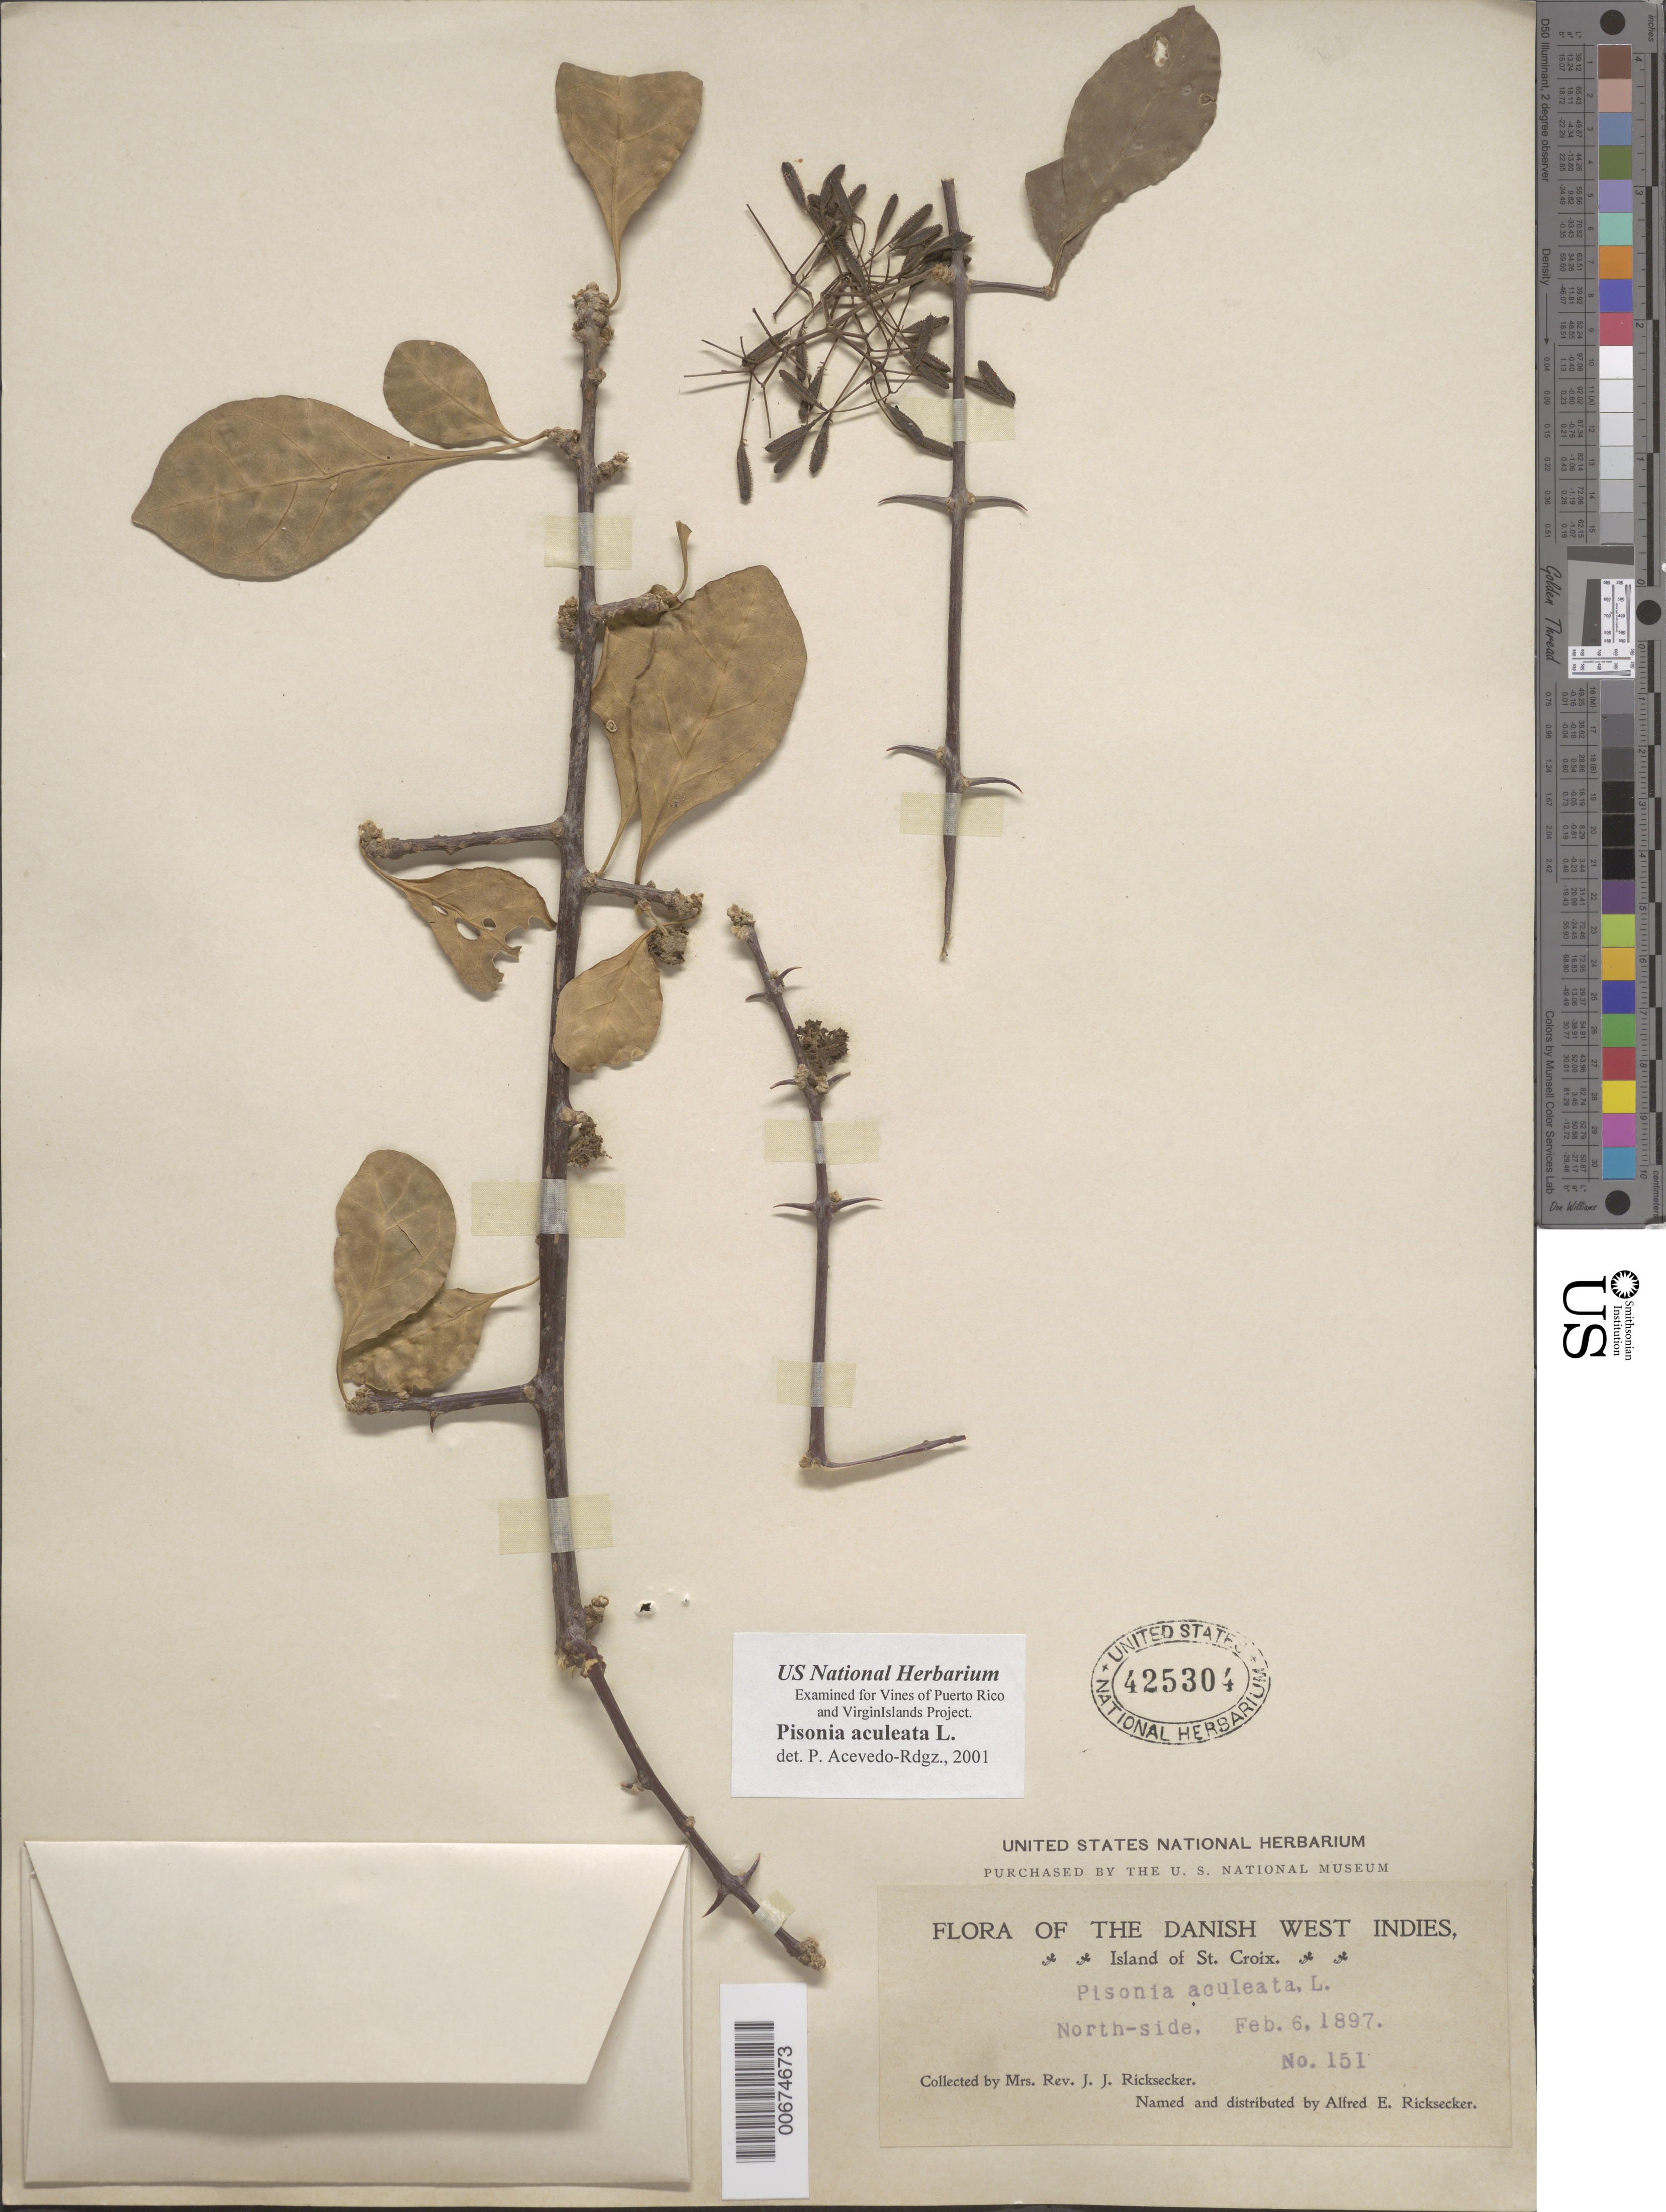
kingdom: Plantae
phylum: Tracheophyta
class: Magnoliopsida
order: Caryophyllales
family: Nyctaginaceae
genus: Pisonia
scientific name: Pisonia aculeata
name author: L.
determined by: Acevedo-Rodríguez, P., (BOT), Smithsonian Institution - National Museum of Natural History (UNITED STATES)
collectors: Mrs. J. J. Ricksecker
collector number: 151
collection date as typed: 06 Feb 1897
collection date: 1897-02-06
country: U.S. Virgin Islands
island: St. Croix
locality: north-side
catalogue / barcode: US 425304